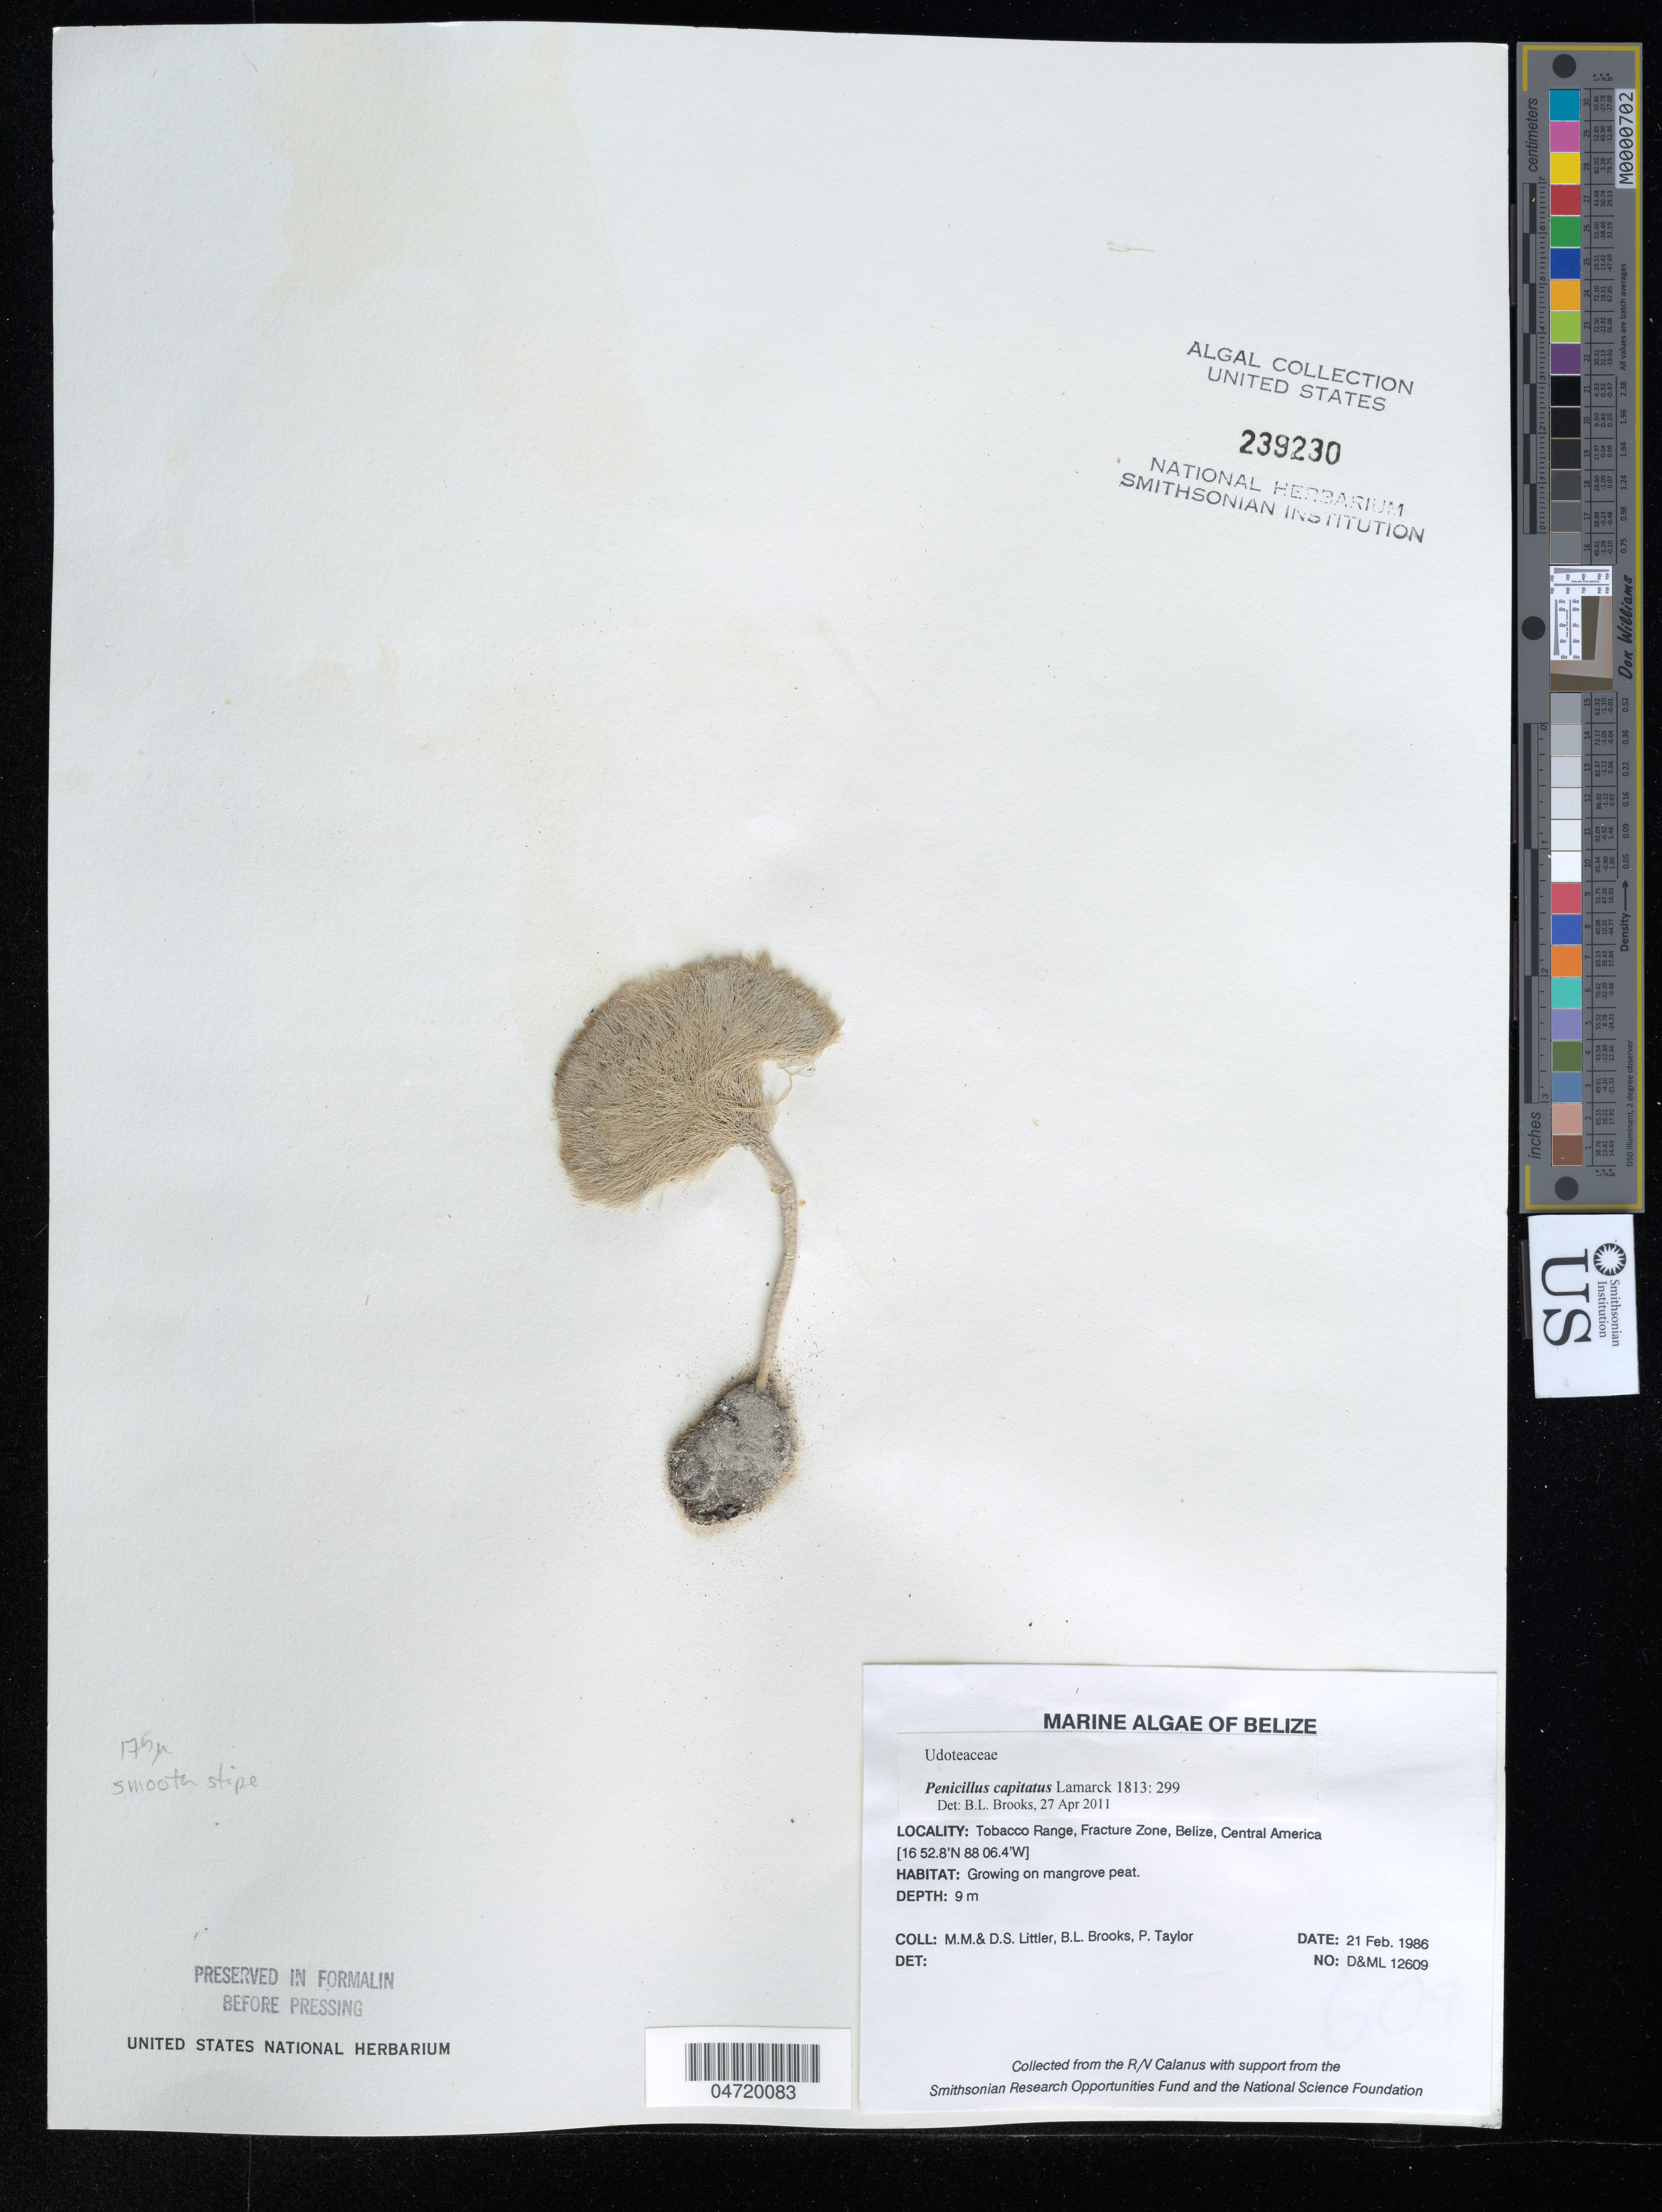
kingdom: Plantae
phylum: Chlorophyta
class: Ulvophyceae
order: Bryopsidales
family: Udoteaceae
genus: Penicillus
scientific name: Penicillus capitatus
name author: Lam.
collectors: M. M. Littler, D. S. Littler, B. Brooks & P. Taylor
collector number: D&ML12609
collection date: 1986-02-21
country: Belize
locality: Tobacco Range, Fracture Zone.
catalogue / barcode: US 239230